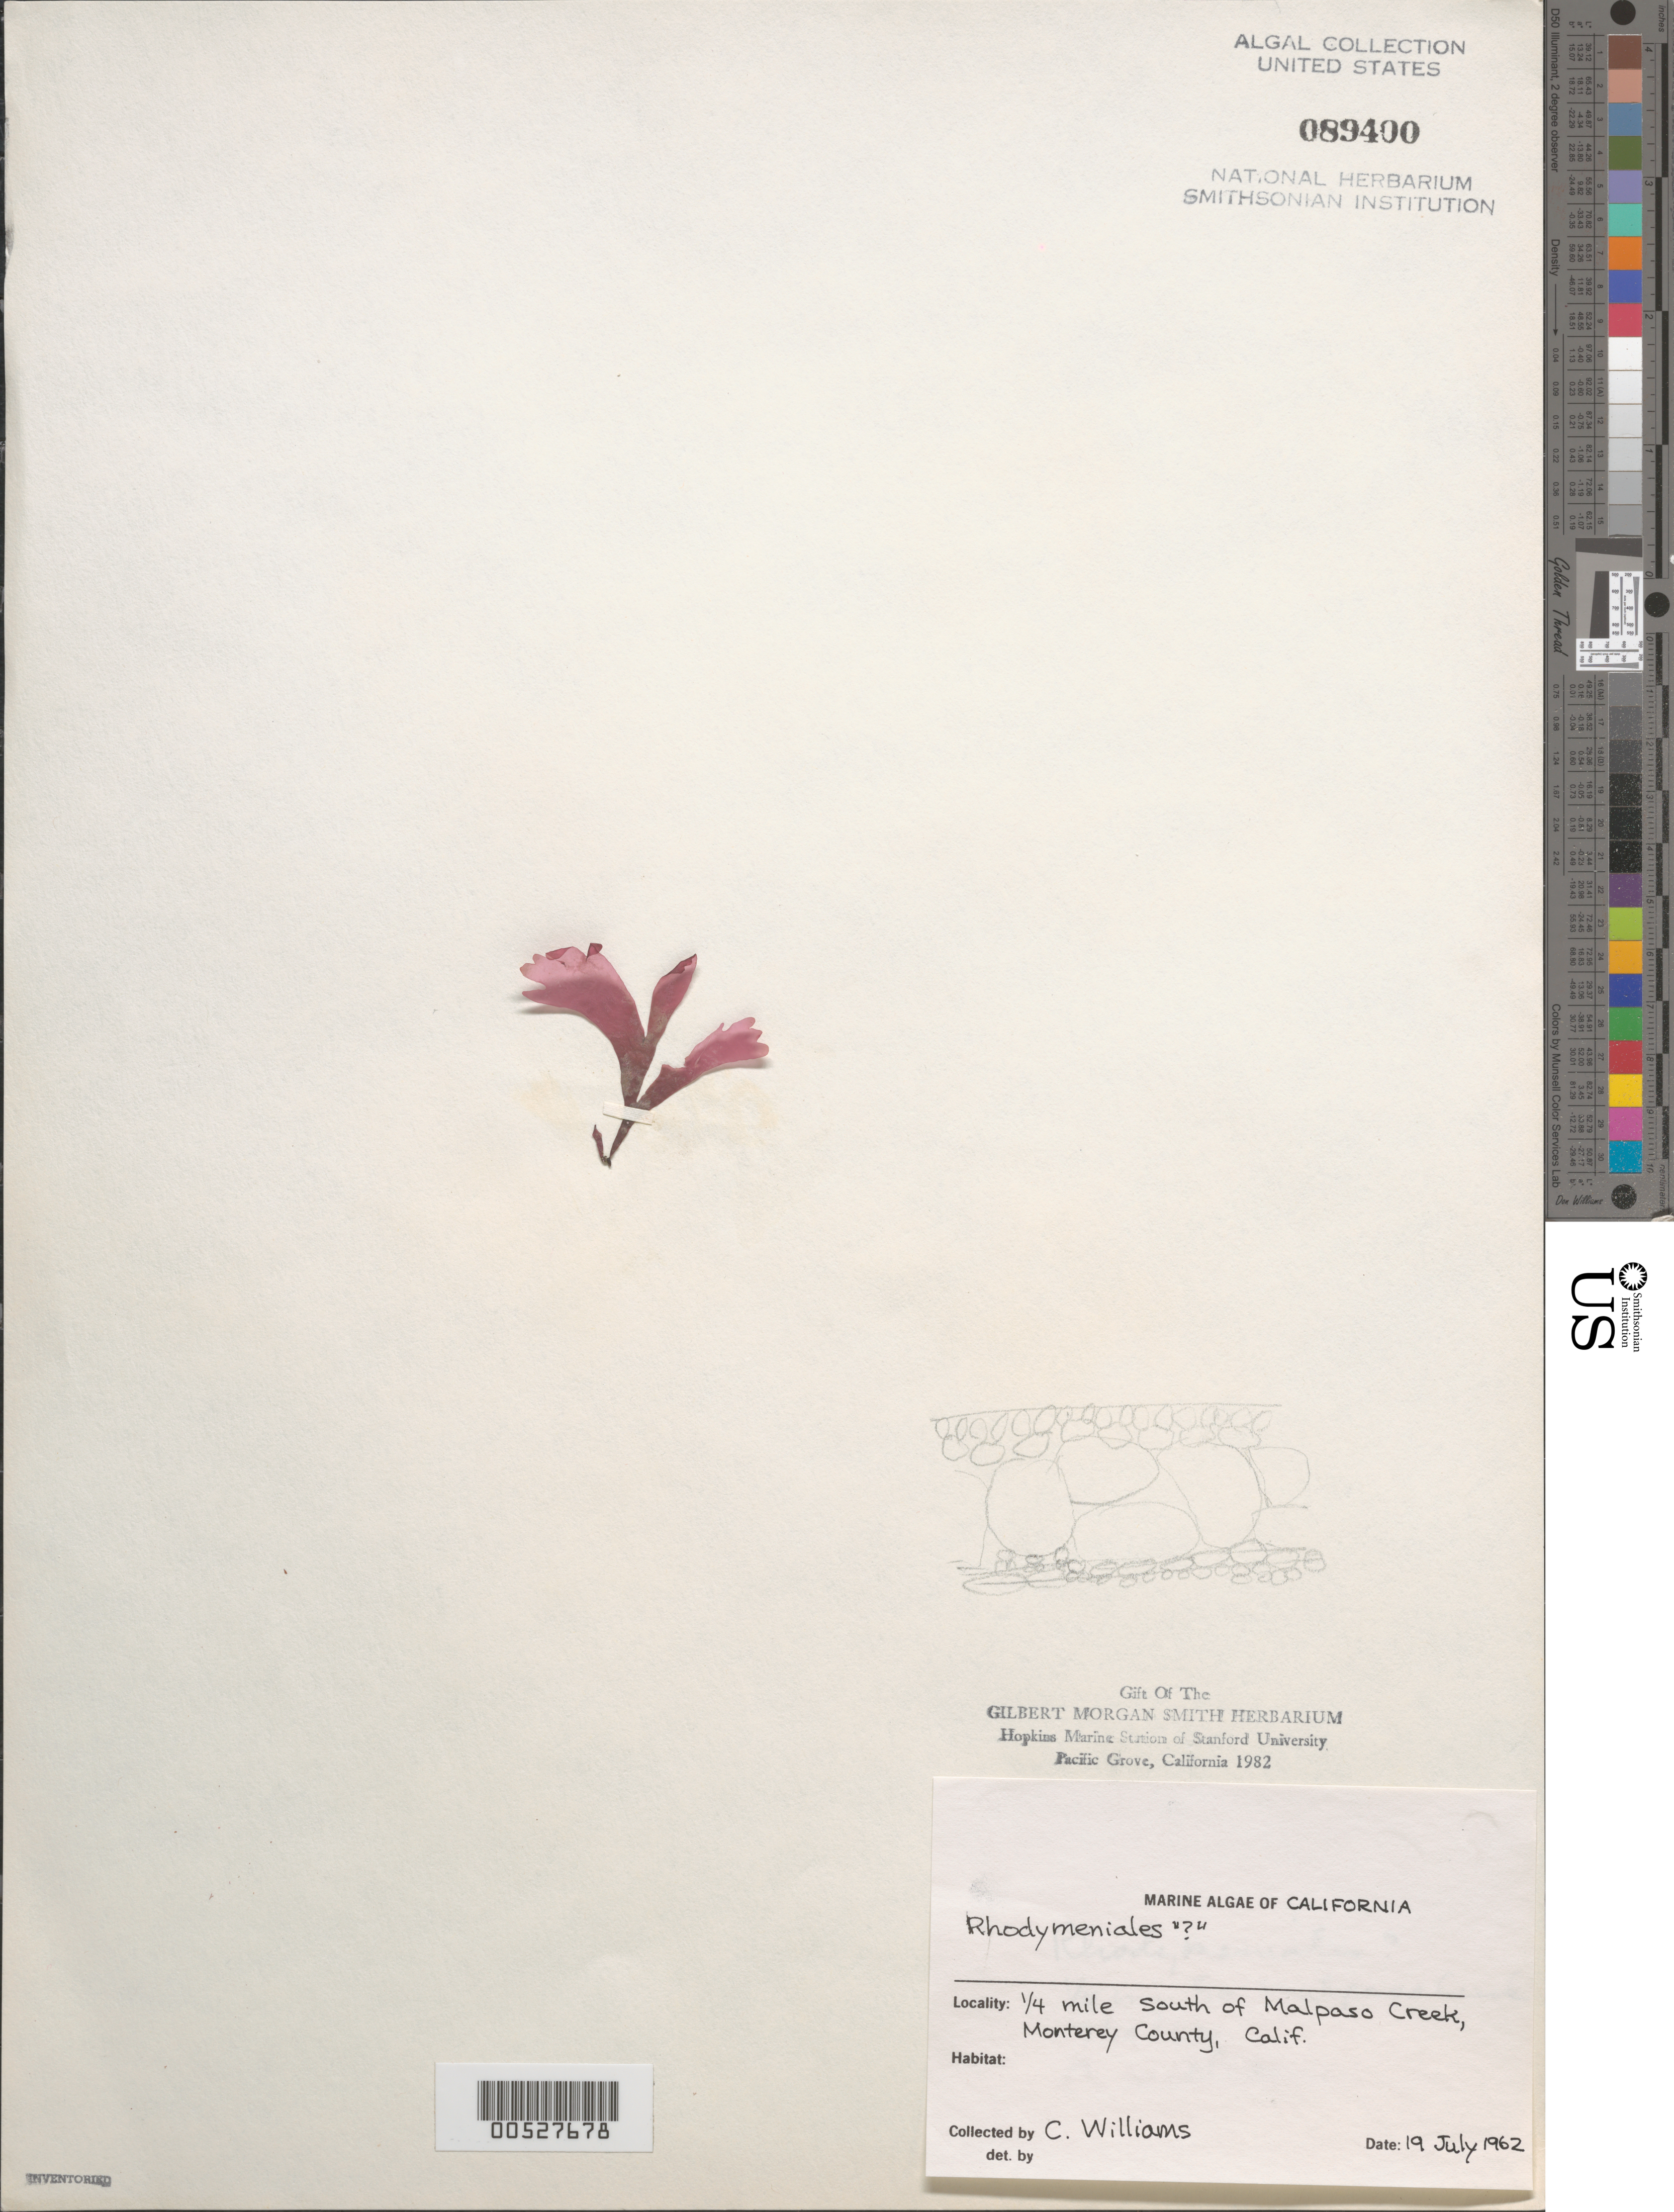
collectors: C. Williams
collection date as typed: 19 Jul 1962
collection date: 1962-07-19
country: United States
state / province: California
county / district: Monterey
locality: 1/4th mile south of Malpaso Creek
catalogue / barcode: US 89400